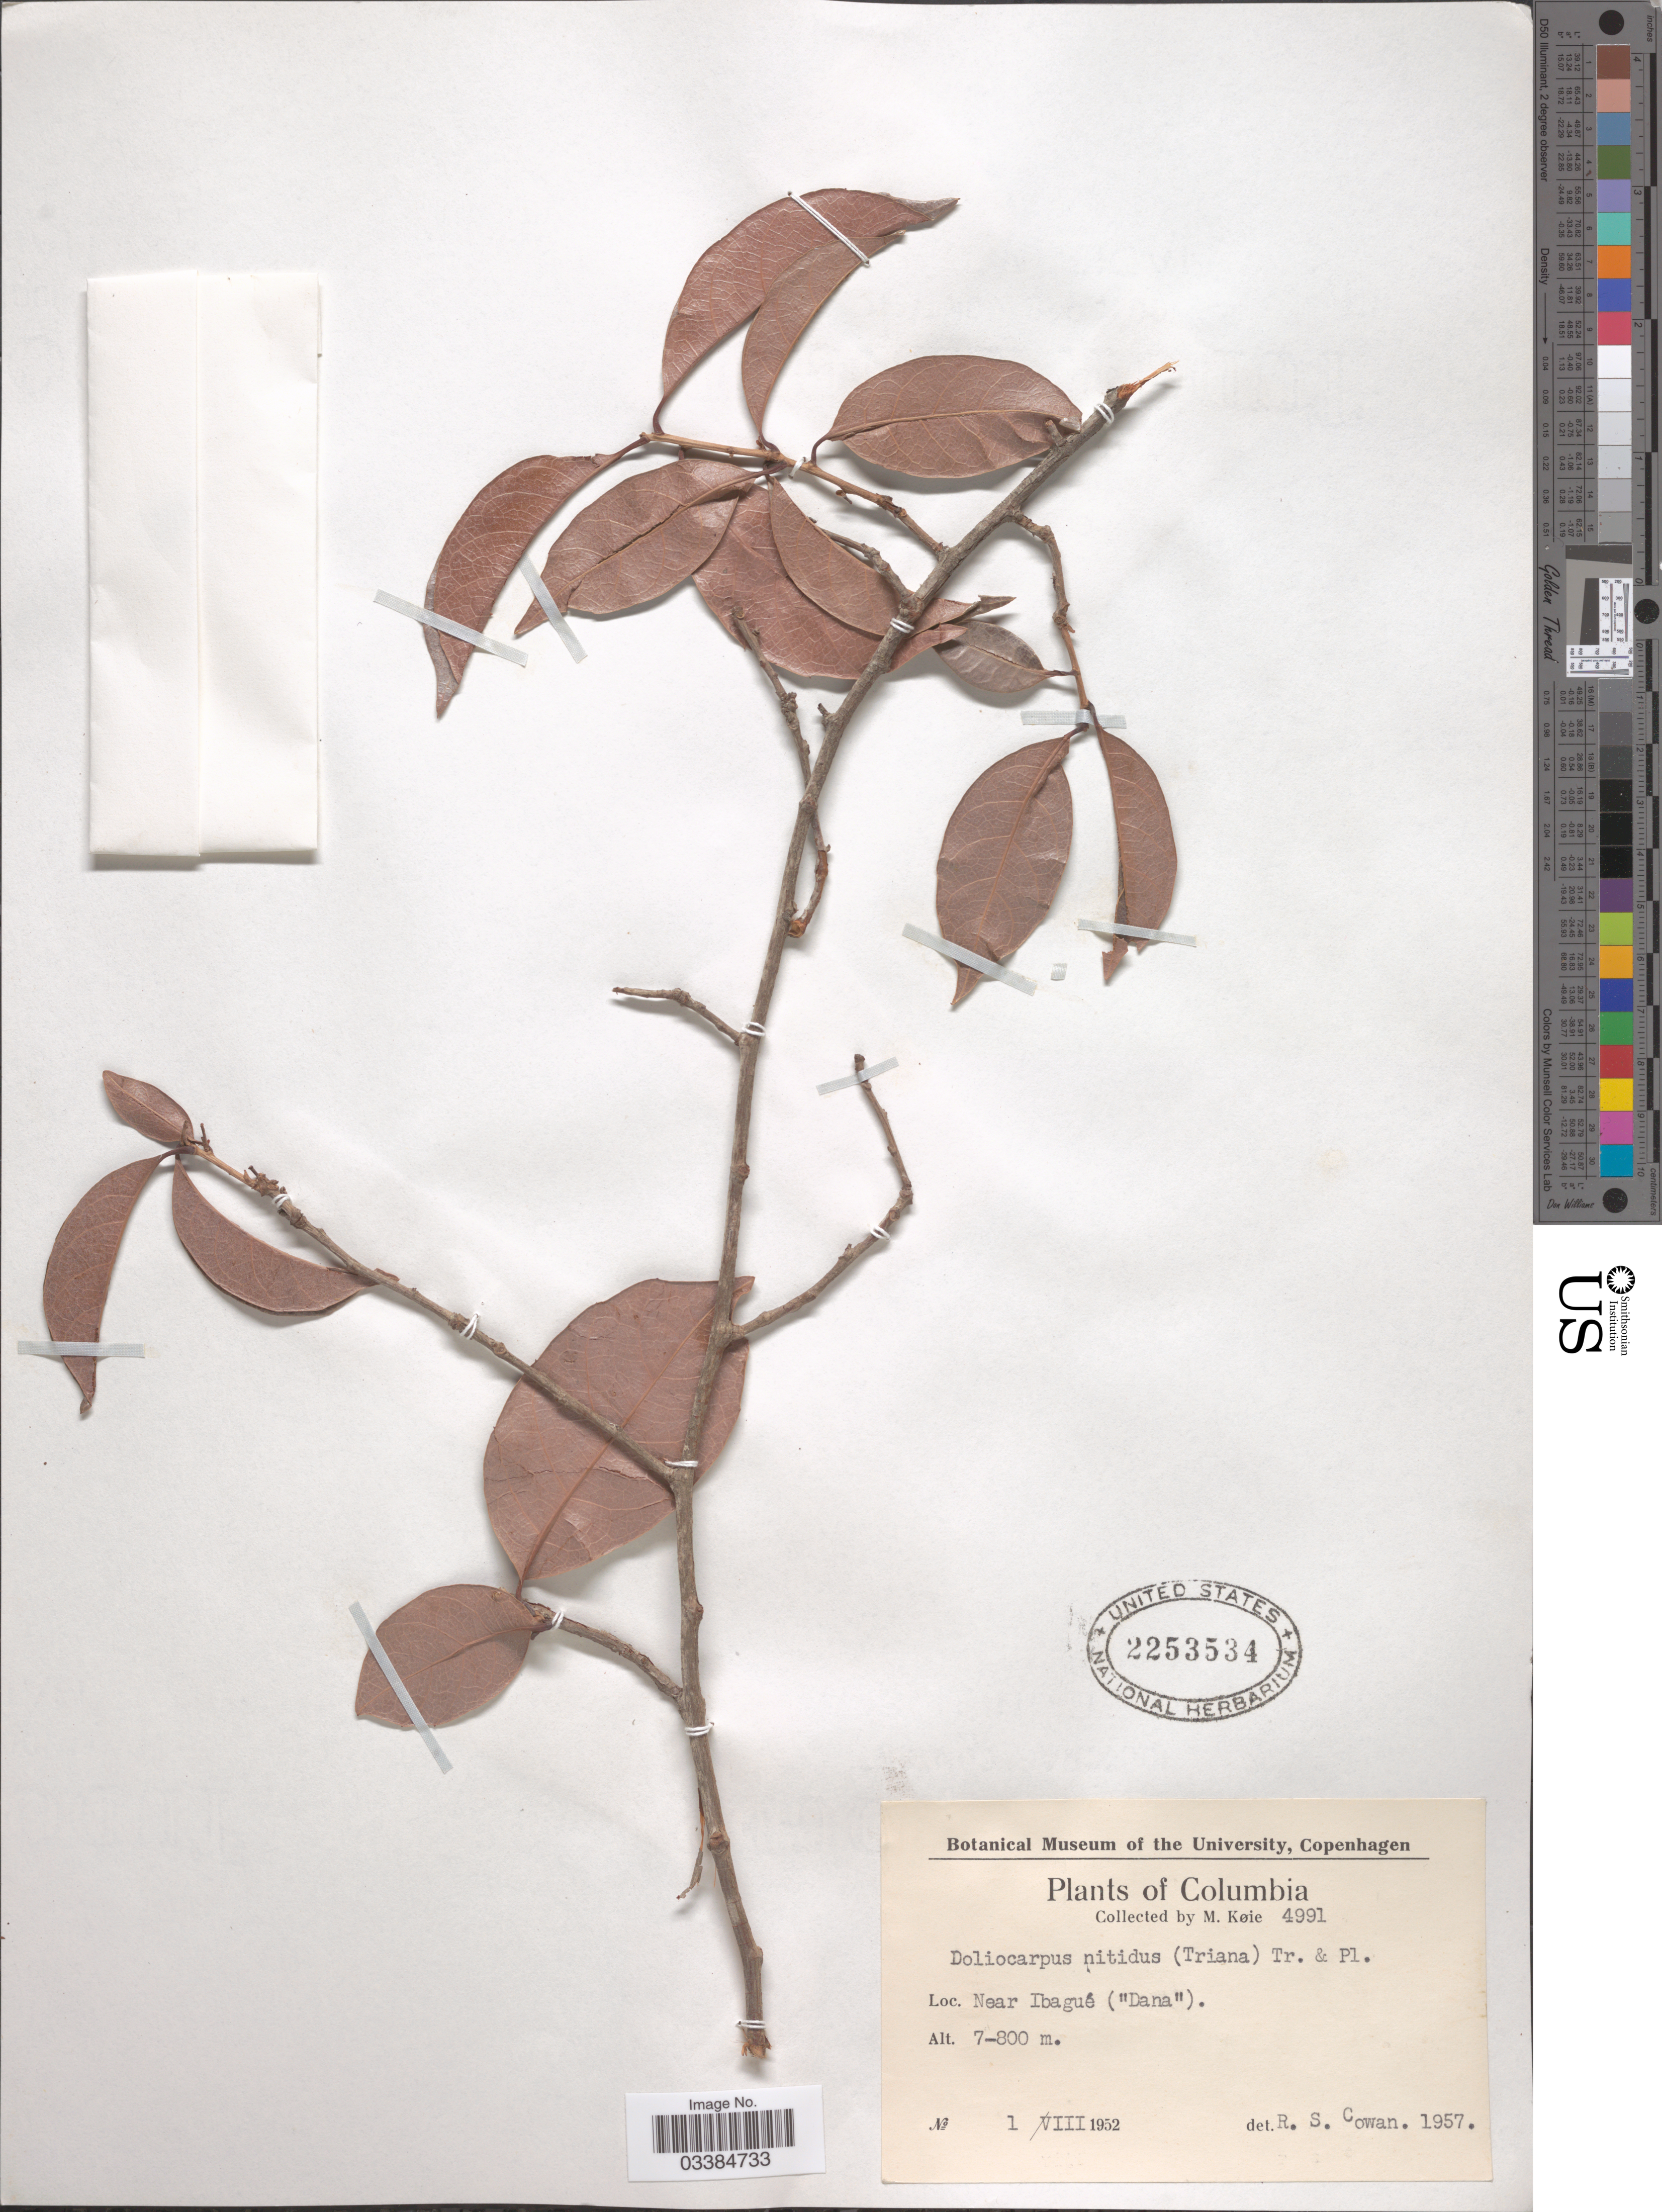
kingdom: Plantae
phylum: Tracheophyta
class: Magnoliopsida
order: Dilleniales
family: Dilleniaceae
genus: Doliocarpus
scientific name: Doliocarpus nitidus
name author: (Triana) Triana & Planch.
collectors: M. Köie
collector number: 4991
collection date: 1952-08-01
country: Colombia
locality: Near Ibagué ("Dana").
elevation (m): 700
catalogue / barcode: US 2253534